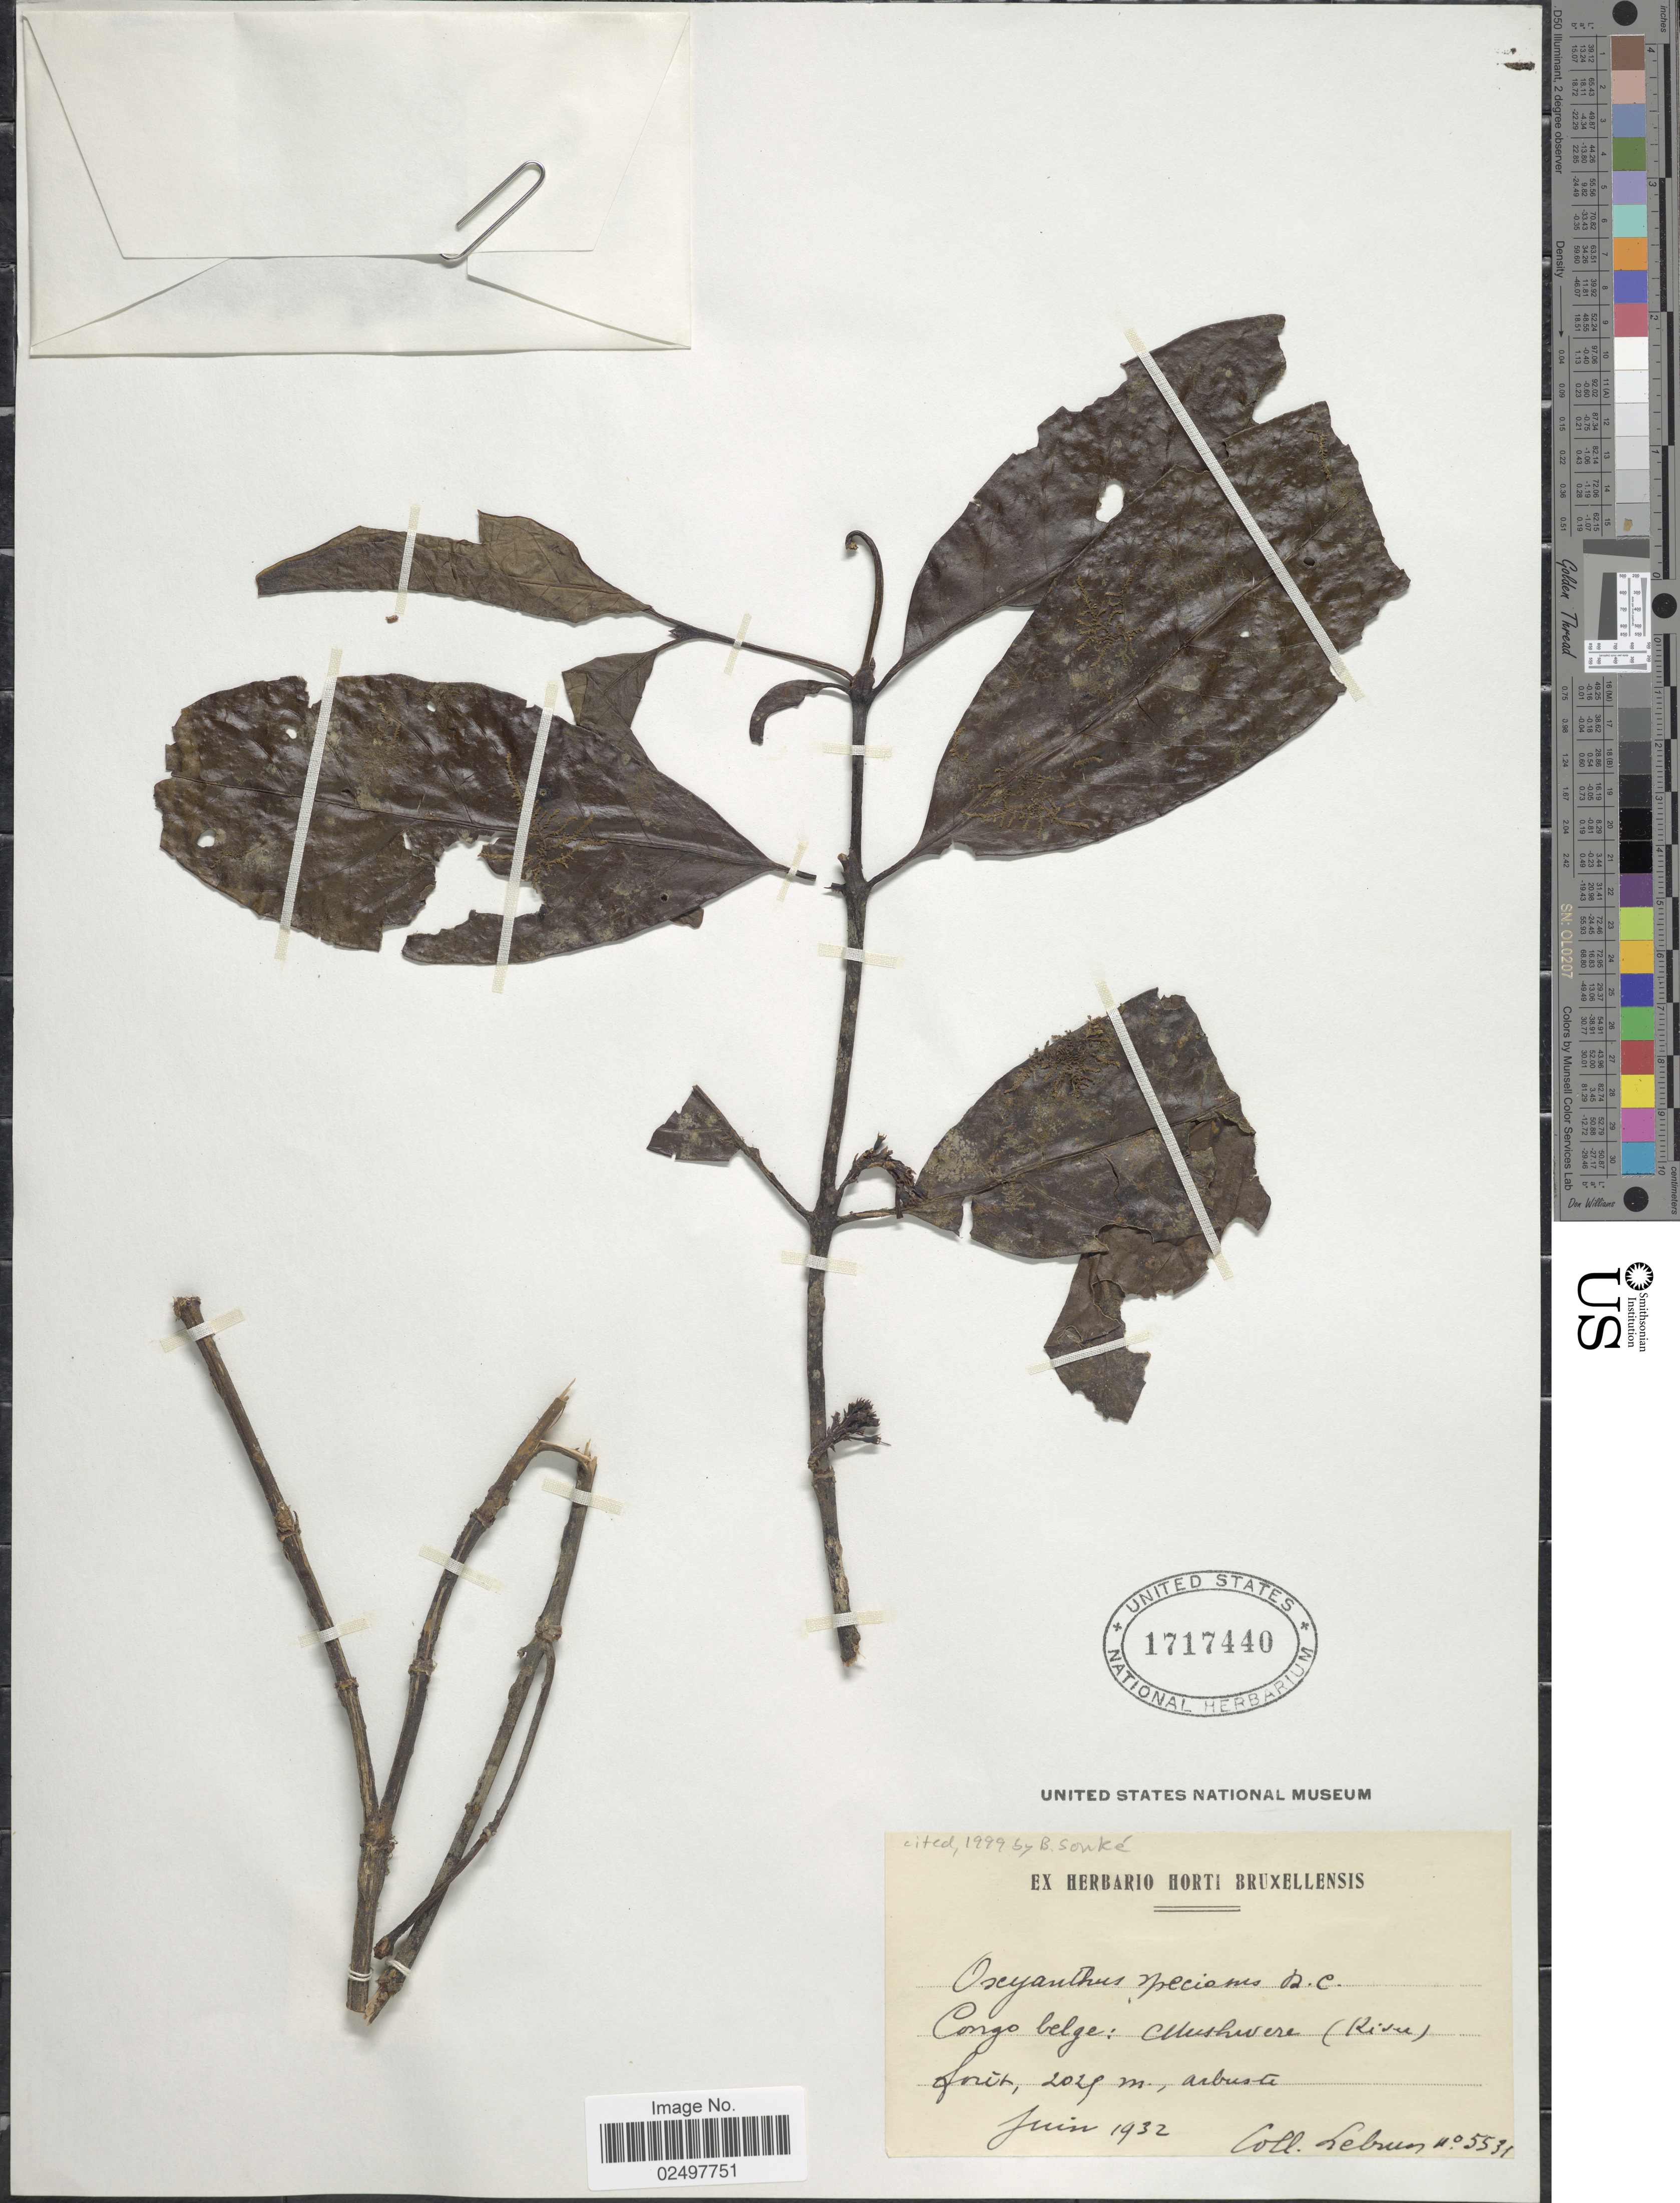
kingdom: Plantae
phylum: Tracheophyta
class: Magnoliopsida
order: Gentianales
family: Rubiaceae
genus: Oxyanthus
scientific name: Oxyanthus speciosus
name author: DC.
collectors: J.A. Lebrun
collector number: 5531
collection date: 1932-06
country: Congo, Democratic Republic of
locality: Congo Belge: Mushwere (River)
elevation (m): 2029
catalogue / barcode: US 1717440